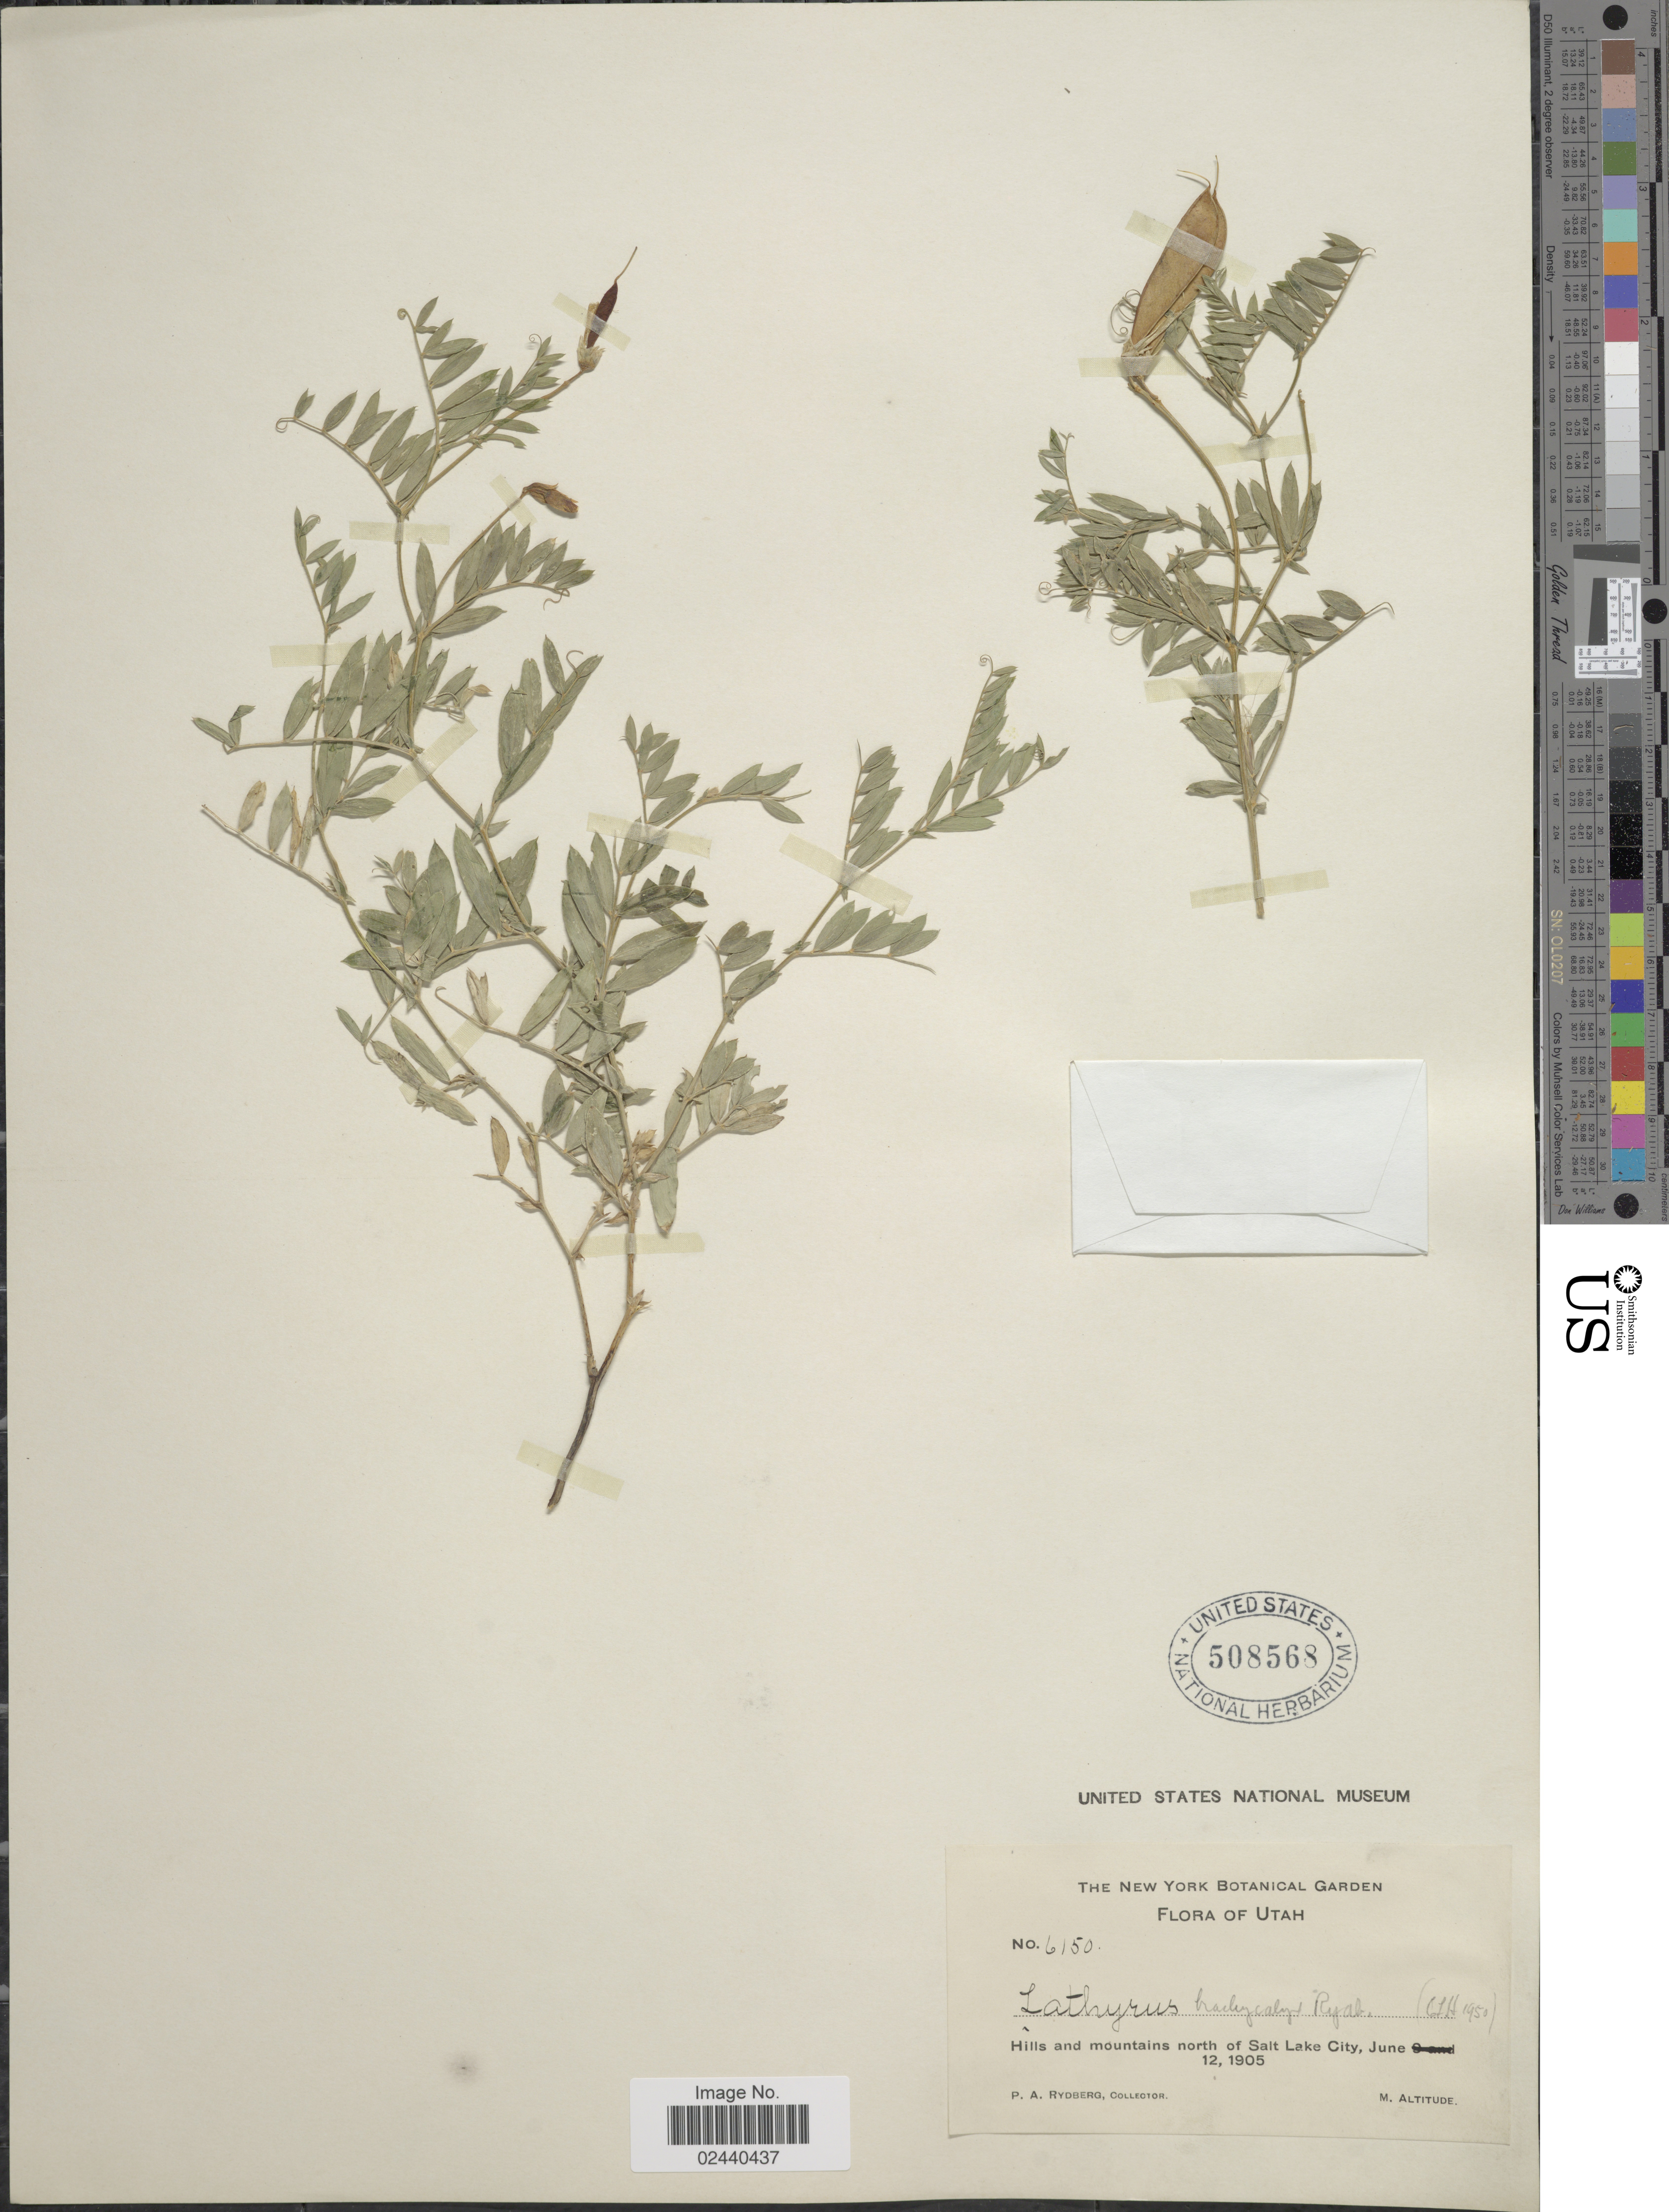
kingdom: Plantae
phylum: Tracheophyta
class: Magnoliopsida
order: Fabales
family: Fabaceae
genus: Lathyrus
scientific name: Lathyrus brachycalyx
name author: Rydb.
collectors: P. A. Rydberg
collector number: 6150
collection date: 1905-06-12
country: United States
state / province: Utah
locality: Hills and mountains north of Salt Lake City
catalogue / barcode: US 508568